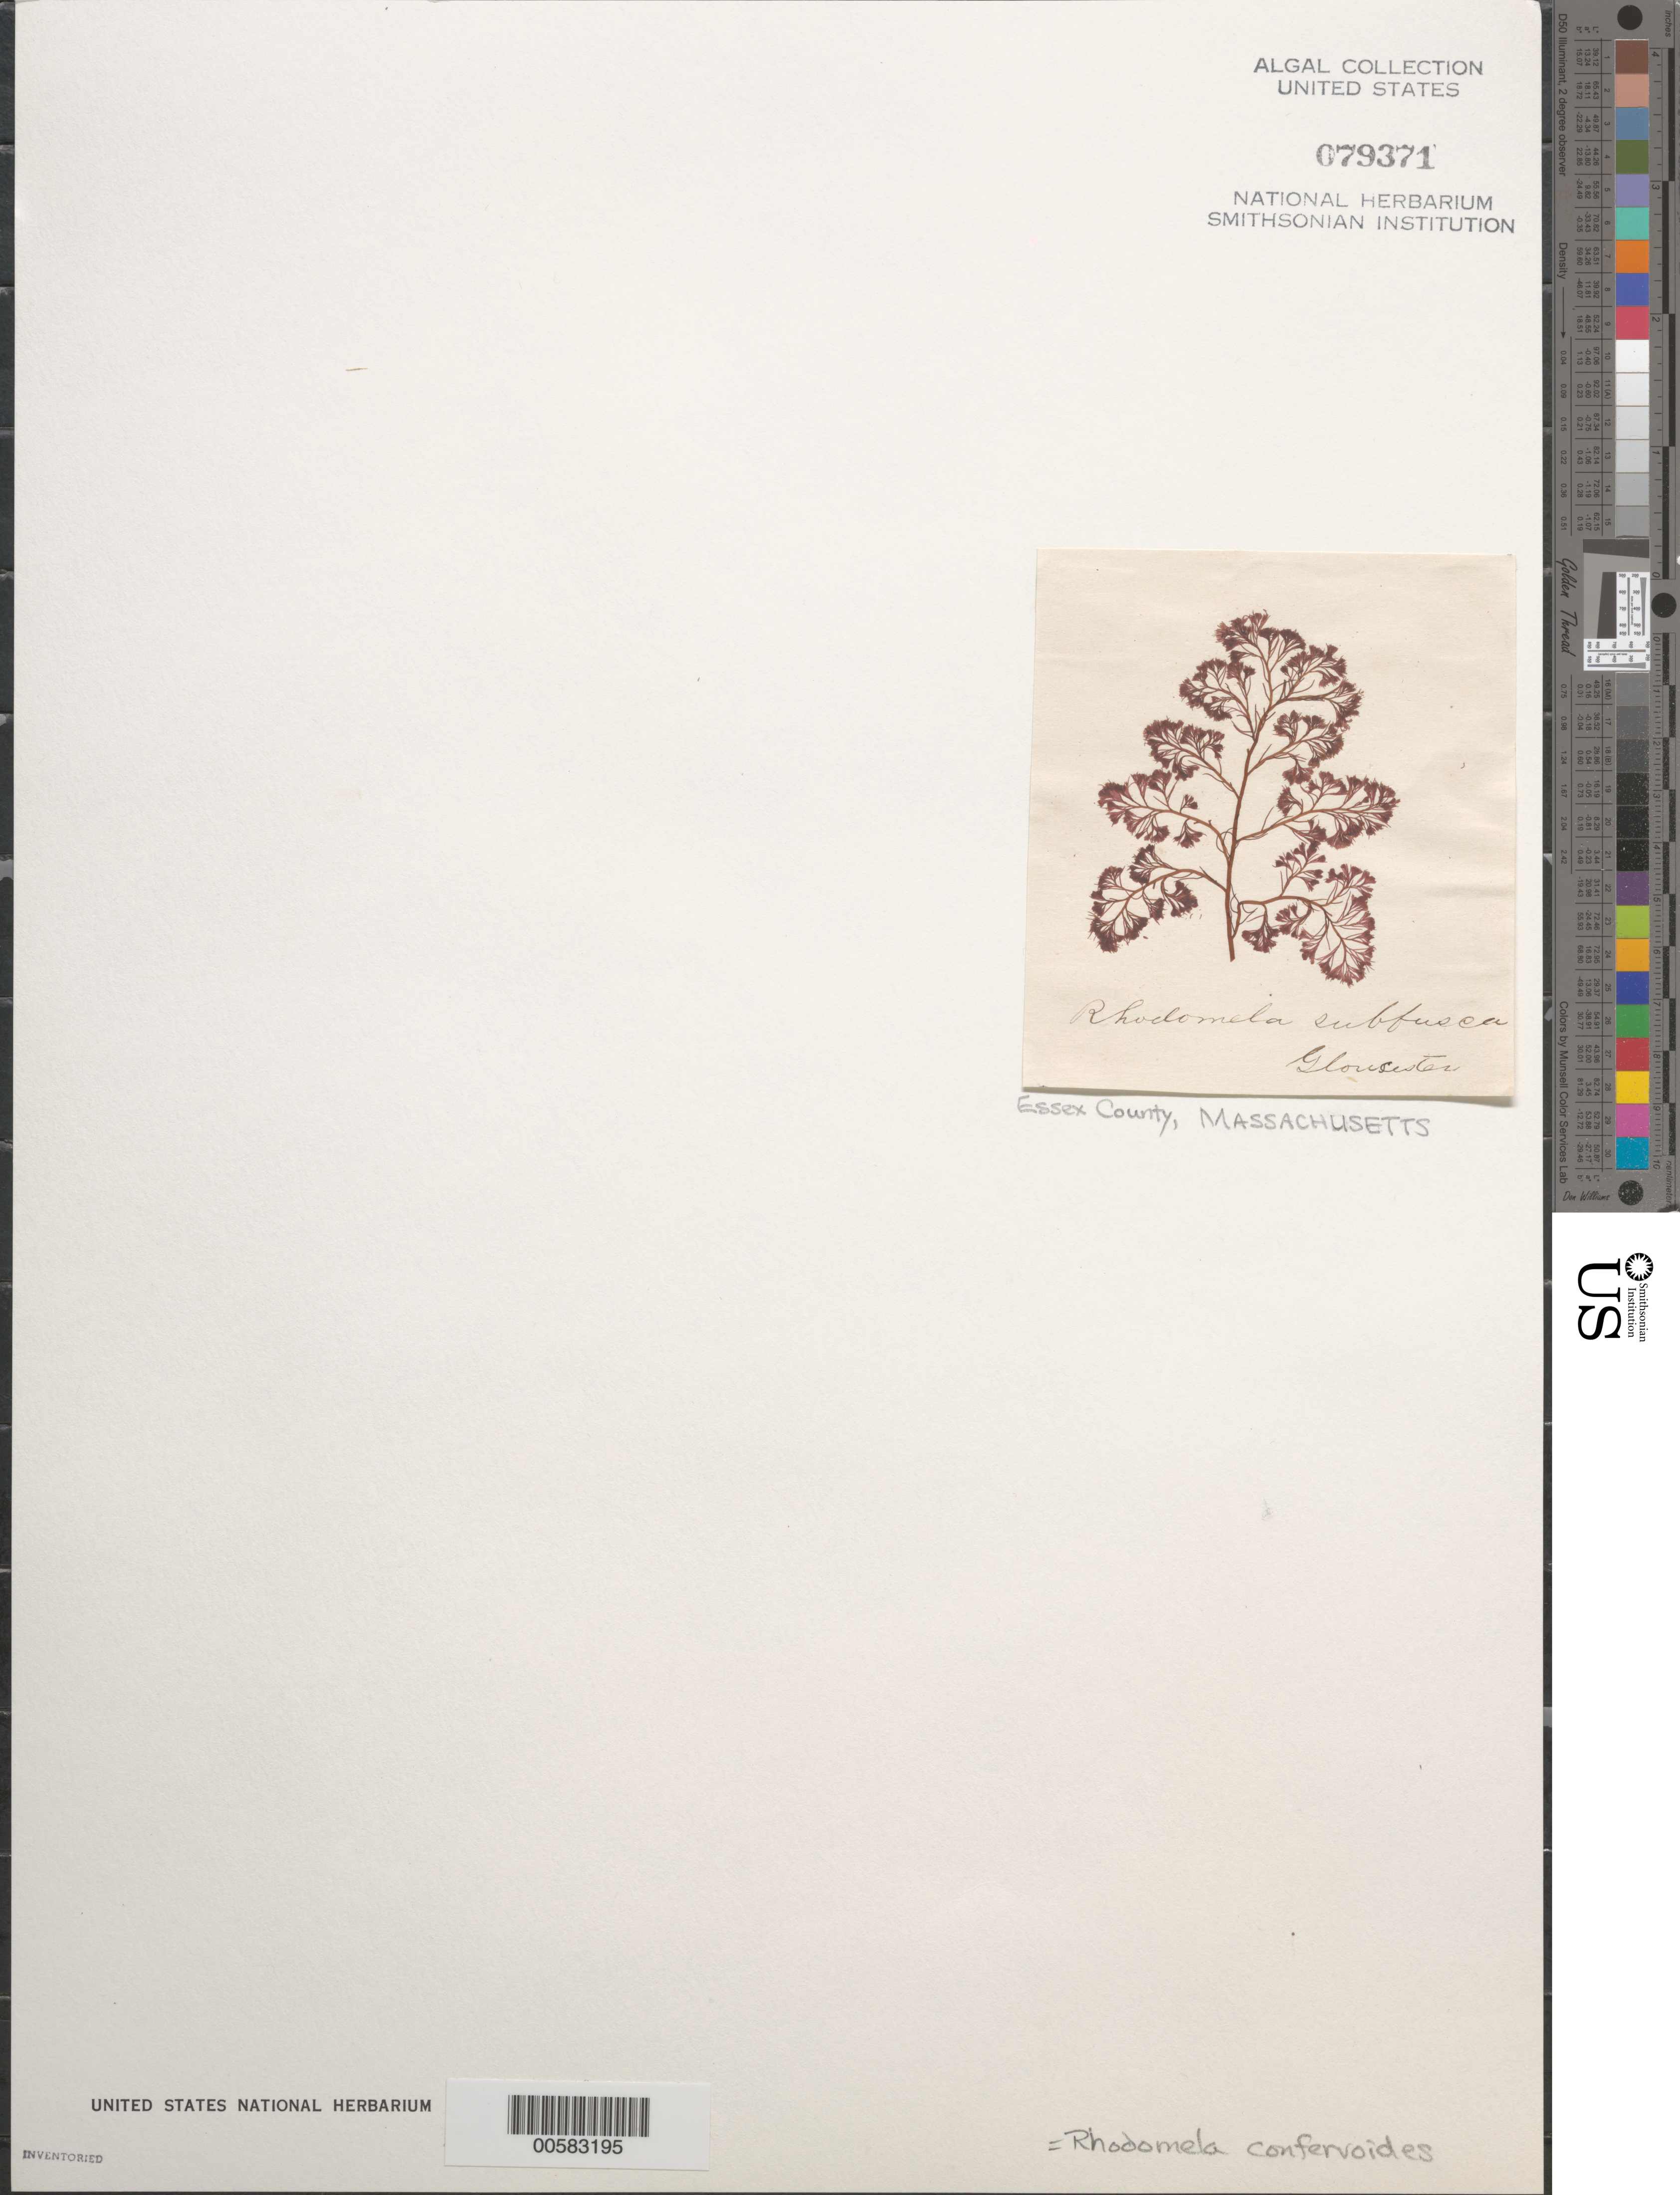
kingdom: Plantae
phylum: Rhodophyta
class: Florideophyceae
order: Ceramiales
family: Rhodomelaceae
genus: Rhodomela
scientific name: Rhodomela confervoides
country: United States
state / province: Massachusetts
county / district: Essex County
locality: Gloucester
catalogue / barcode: US 79371